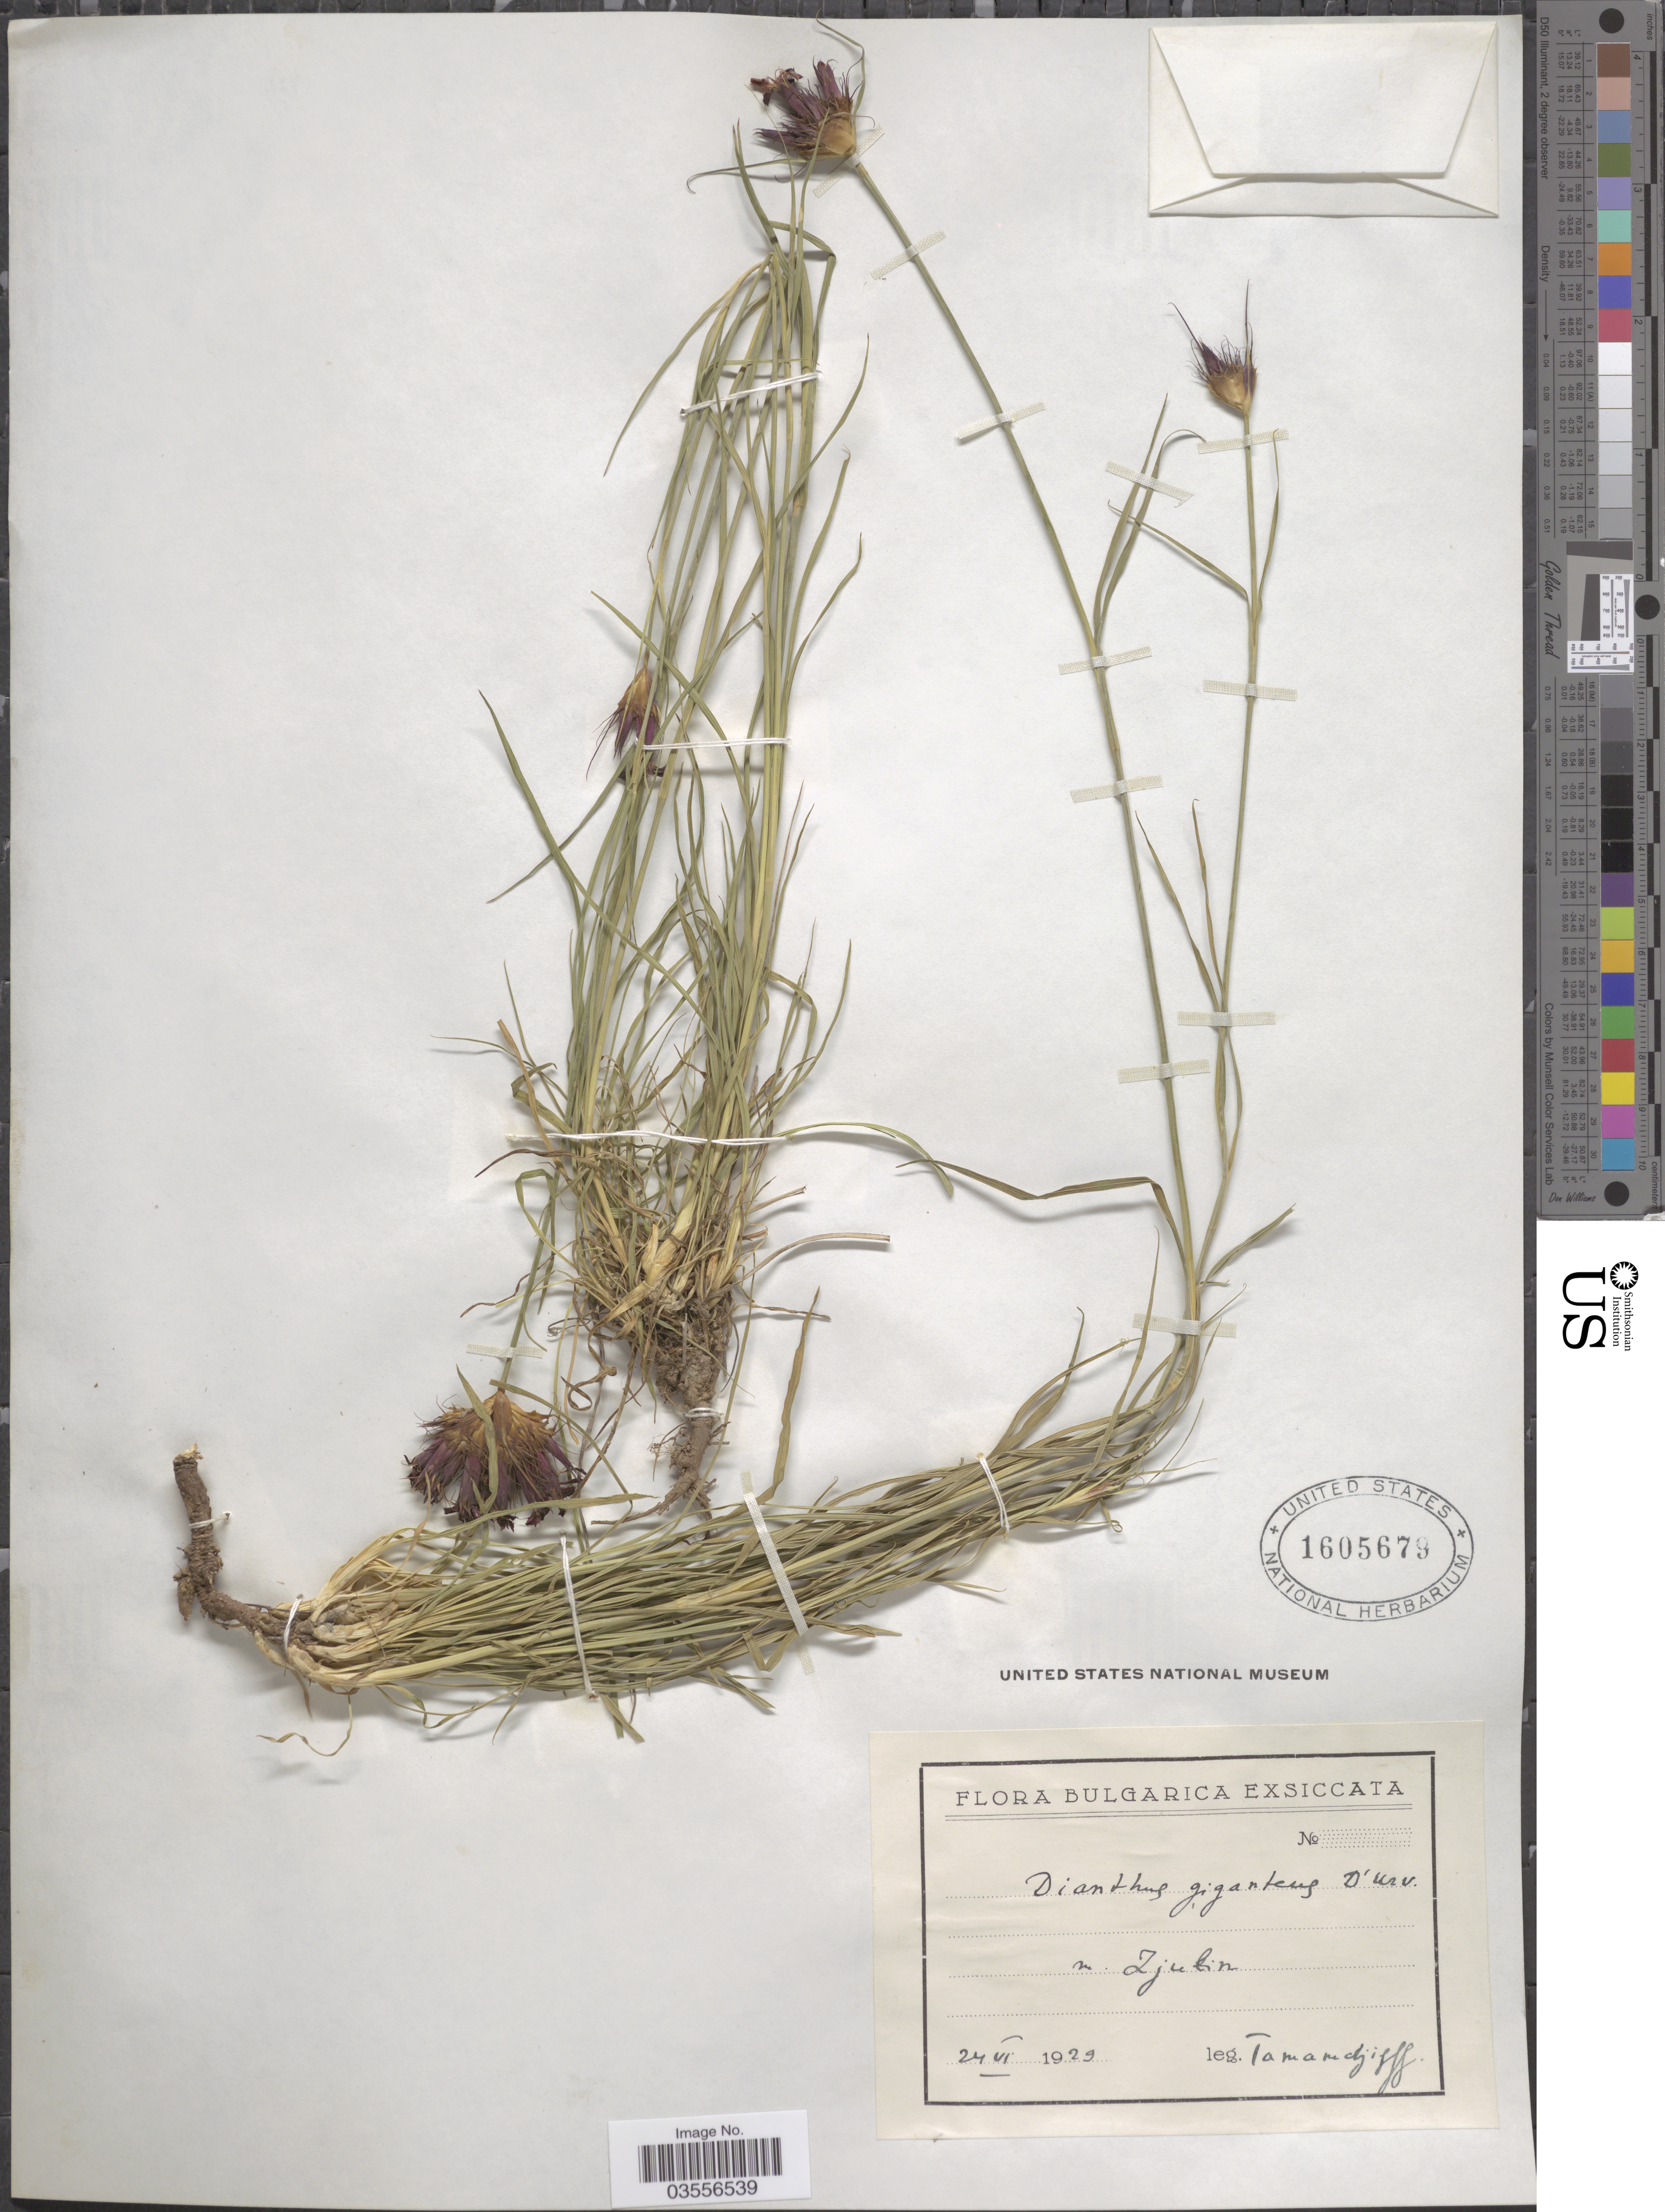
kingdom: Plantae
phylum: Tracheophyta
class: Magnoliopsida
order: Caryophyllales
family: Caryophyllaceae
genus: Dianthus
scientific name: Dianthus giganteus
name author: d'Urv.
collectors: Tamamdjieff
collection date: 1929-06-24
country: Bulgaria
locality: Bulgarica. M. Zjulin [interpreted].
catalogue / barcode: US 1605679